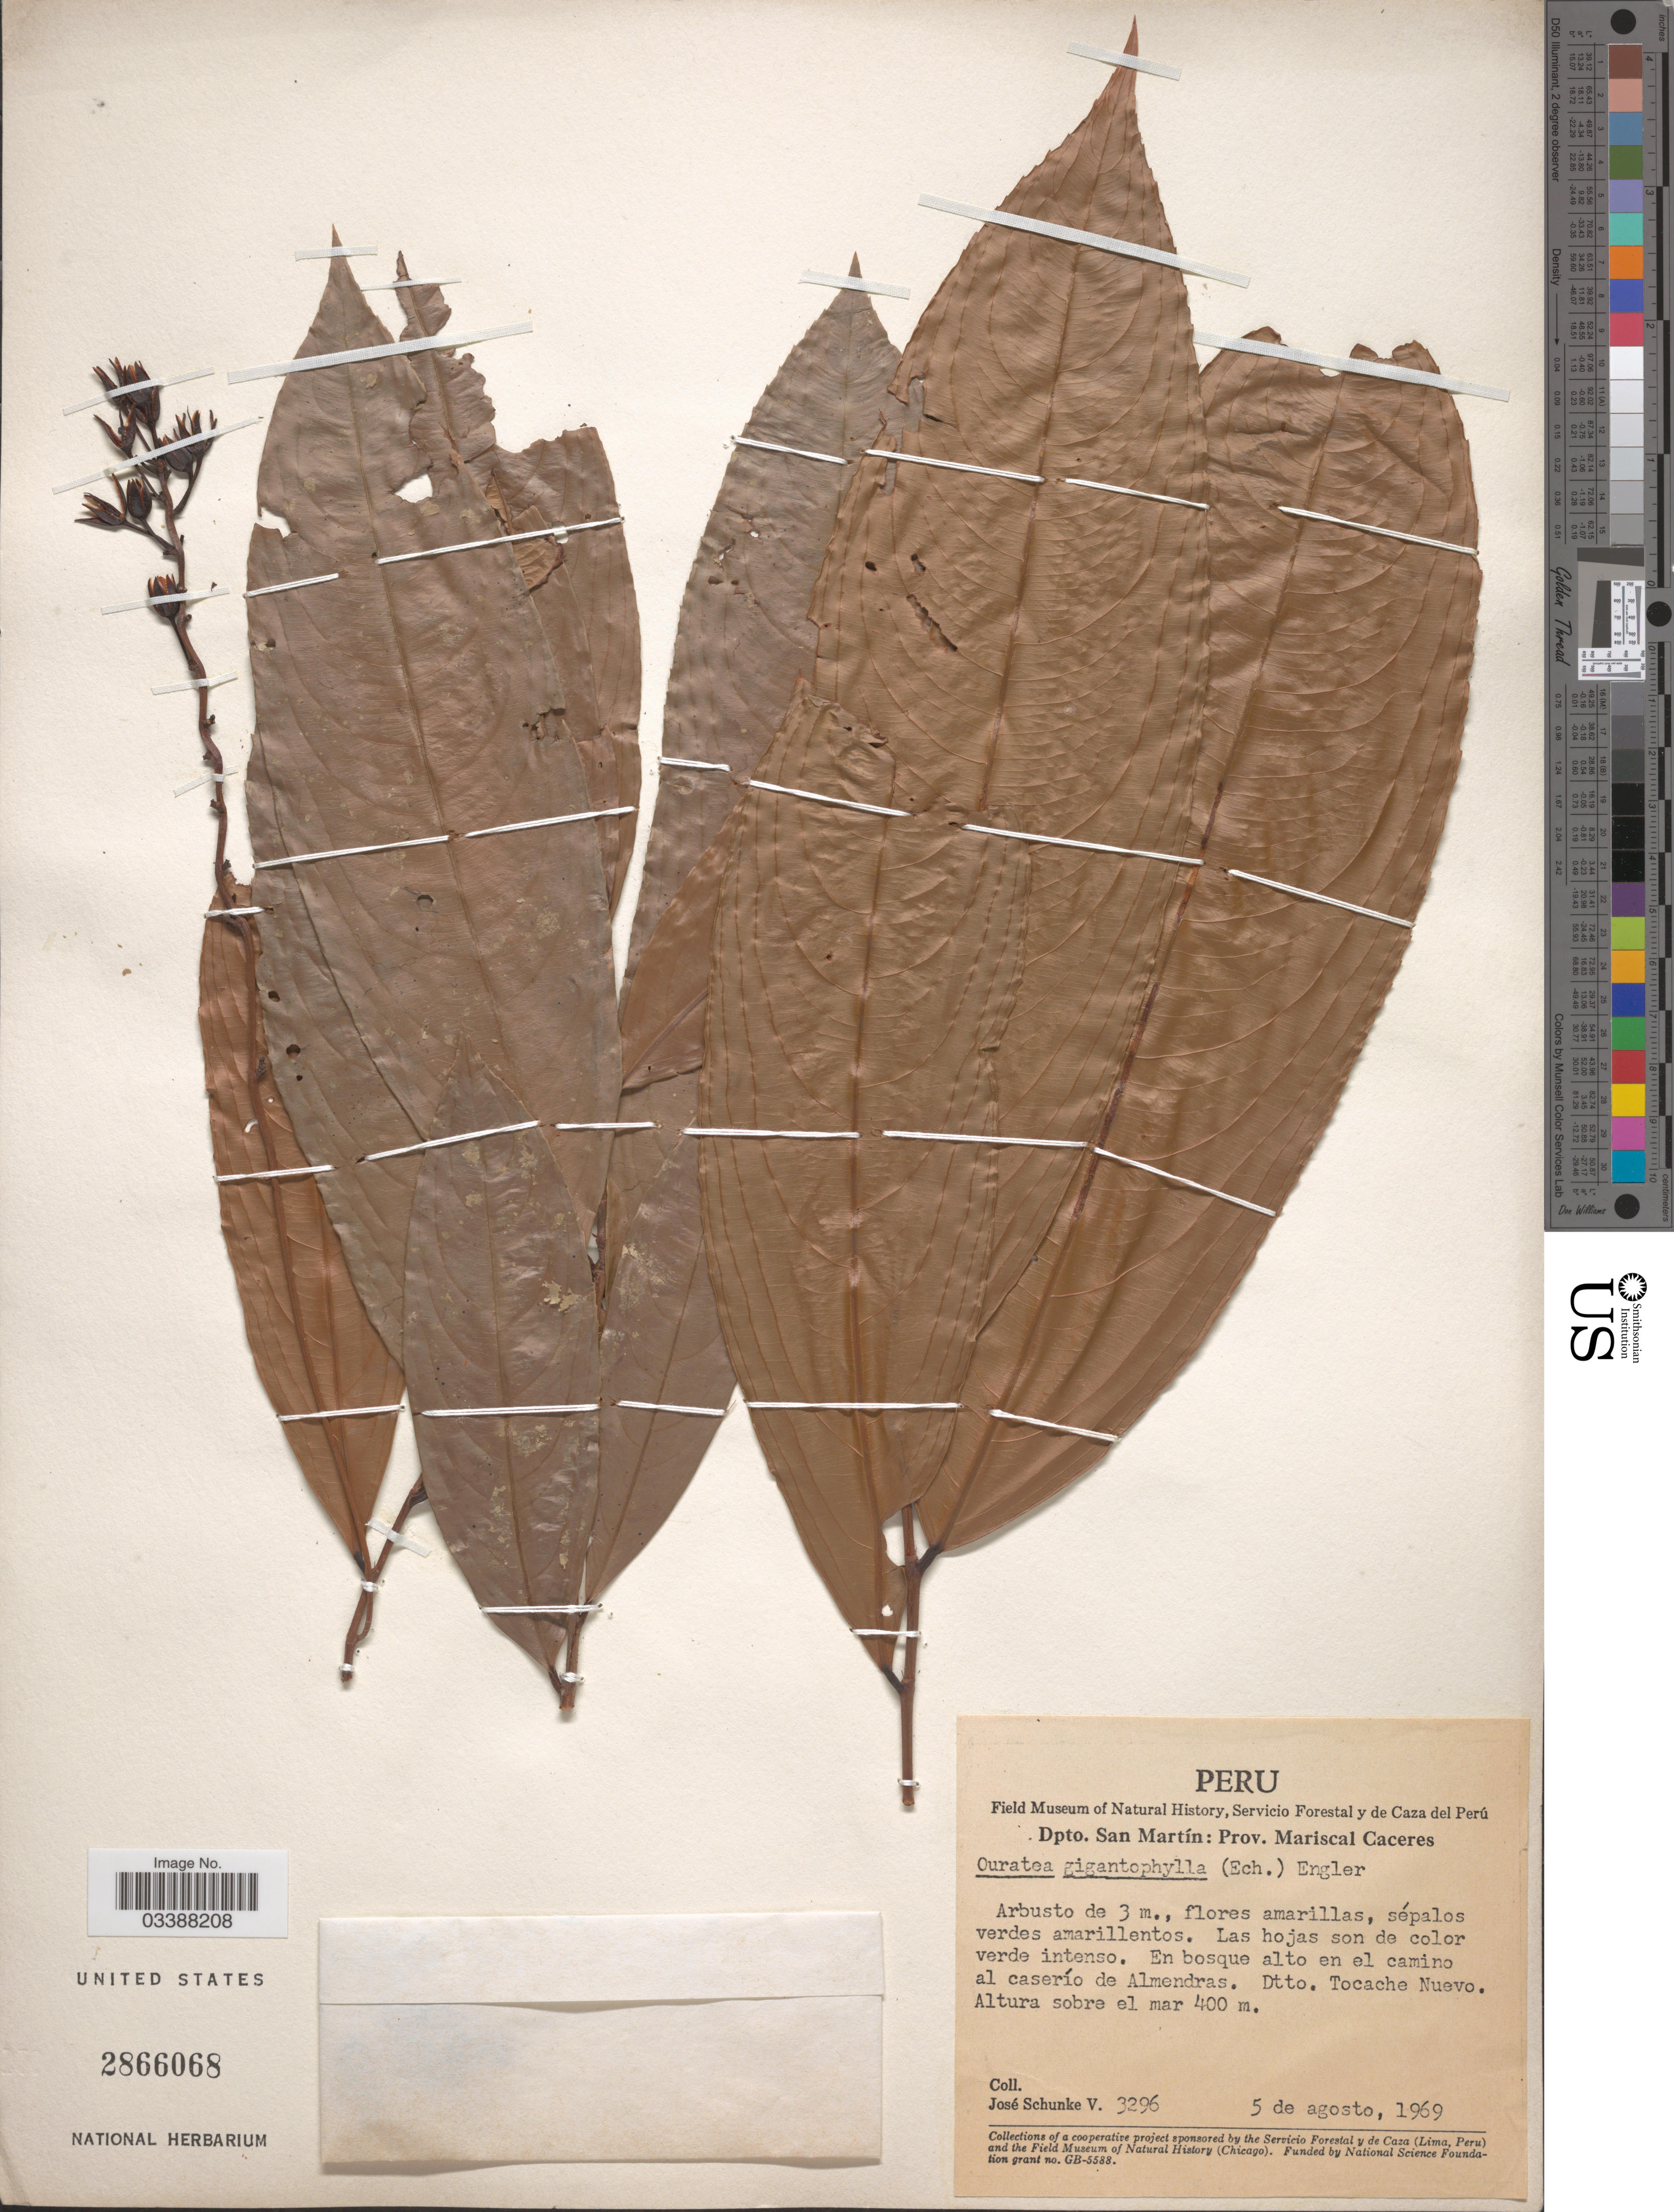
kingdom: Plantae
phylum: Tracheophyta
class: Magnoliopsida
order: Malpighiales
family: Ochnaceae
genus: Ouratea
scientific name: Ouratea gigantophylla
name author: (Erhard) Engl.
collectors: J. Schunke Vigo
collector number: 3296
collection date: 1969-08-05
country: Peru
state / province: San Martín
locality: Dpto. San Martín: Prov. Mariscal Caceres. En bosque alto en el camino al caserío de Almendras. Dtto. Tocache Nuevo.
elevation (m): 400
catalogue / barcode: US 2866068